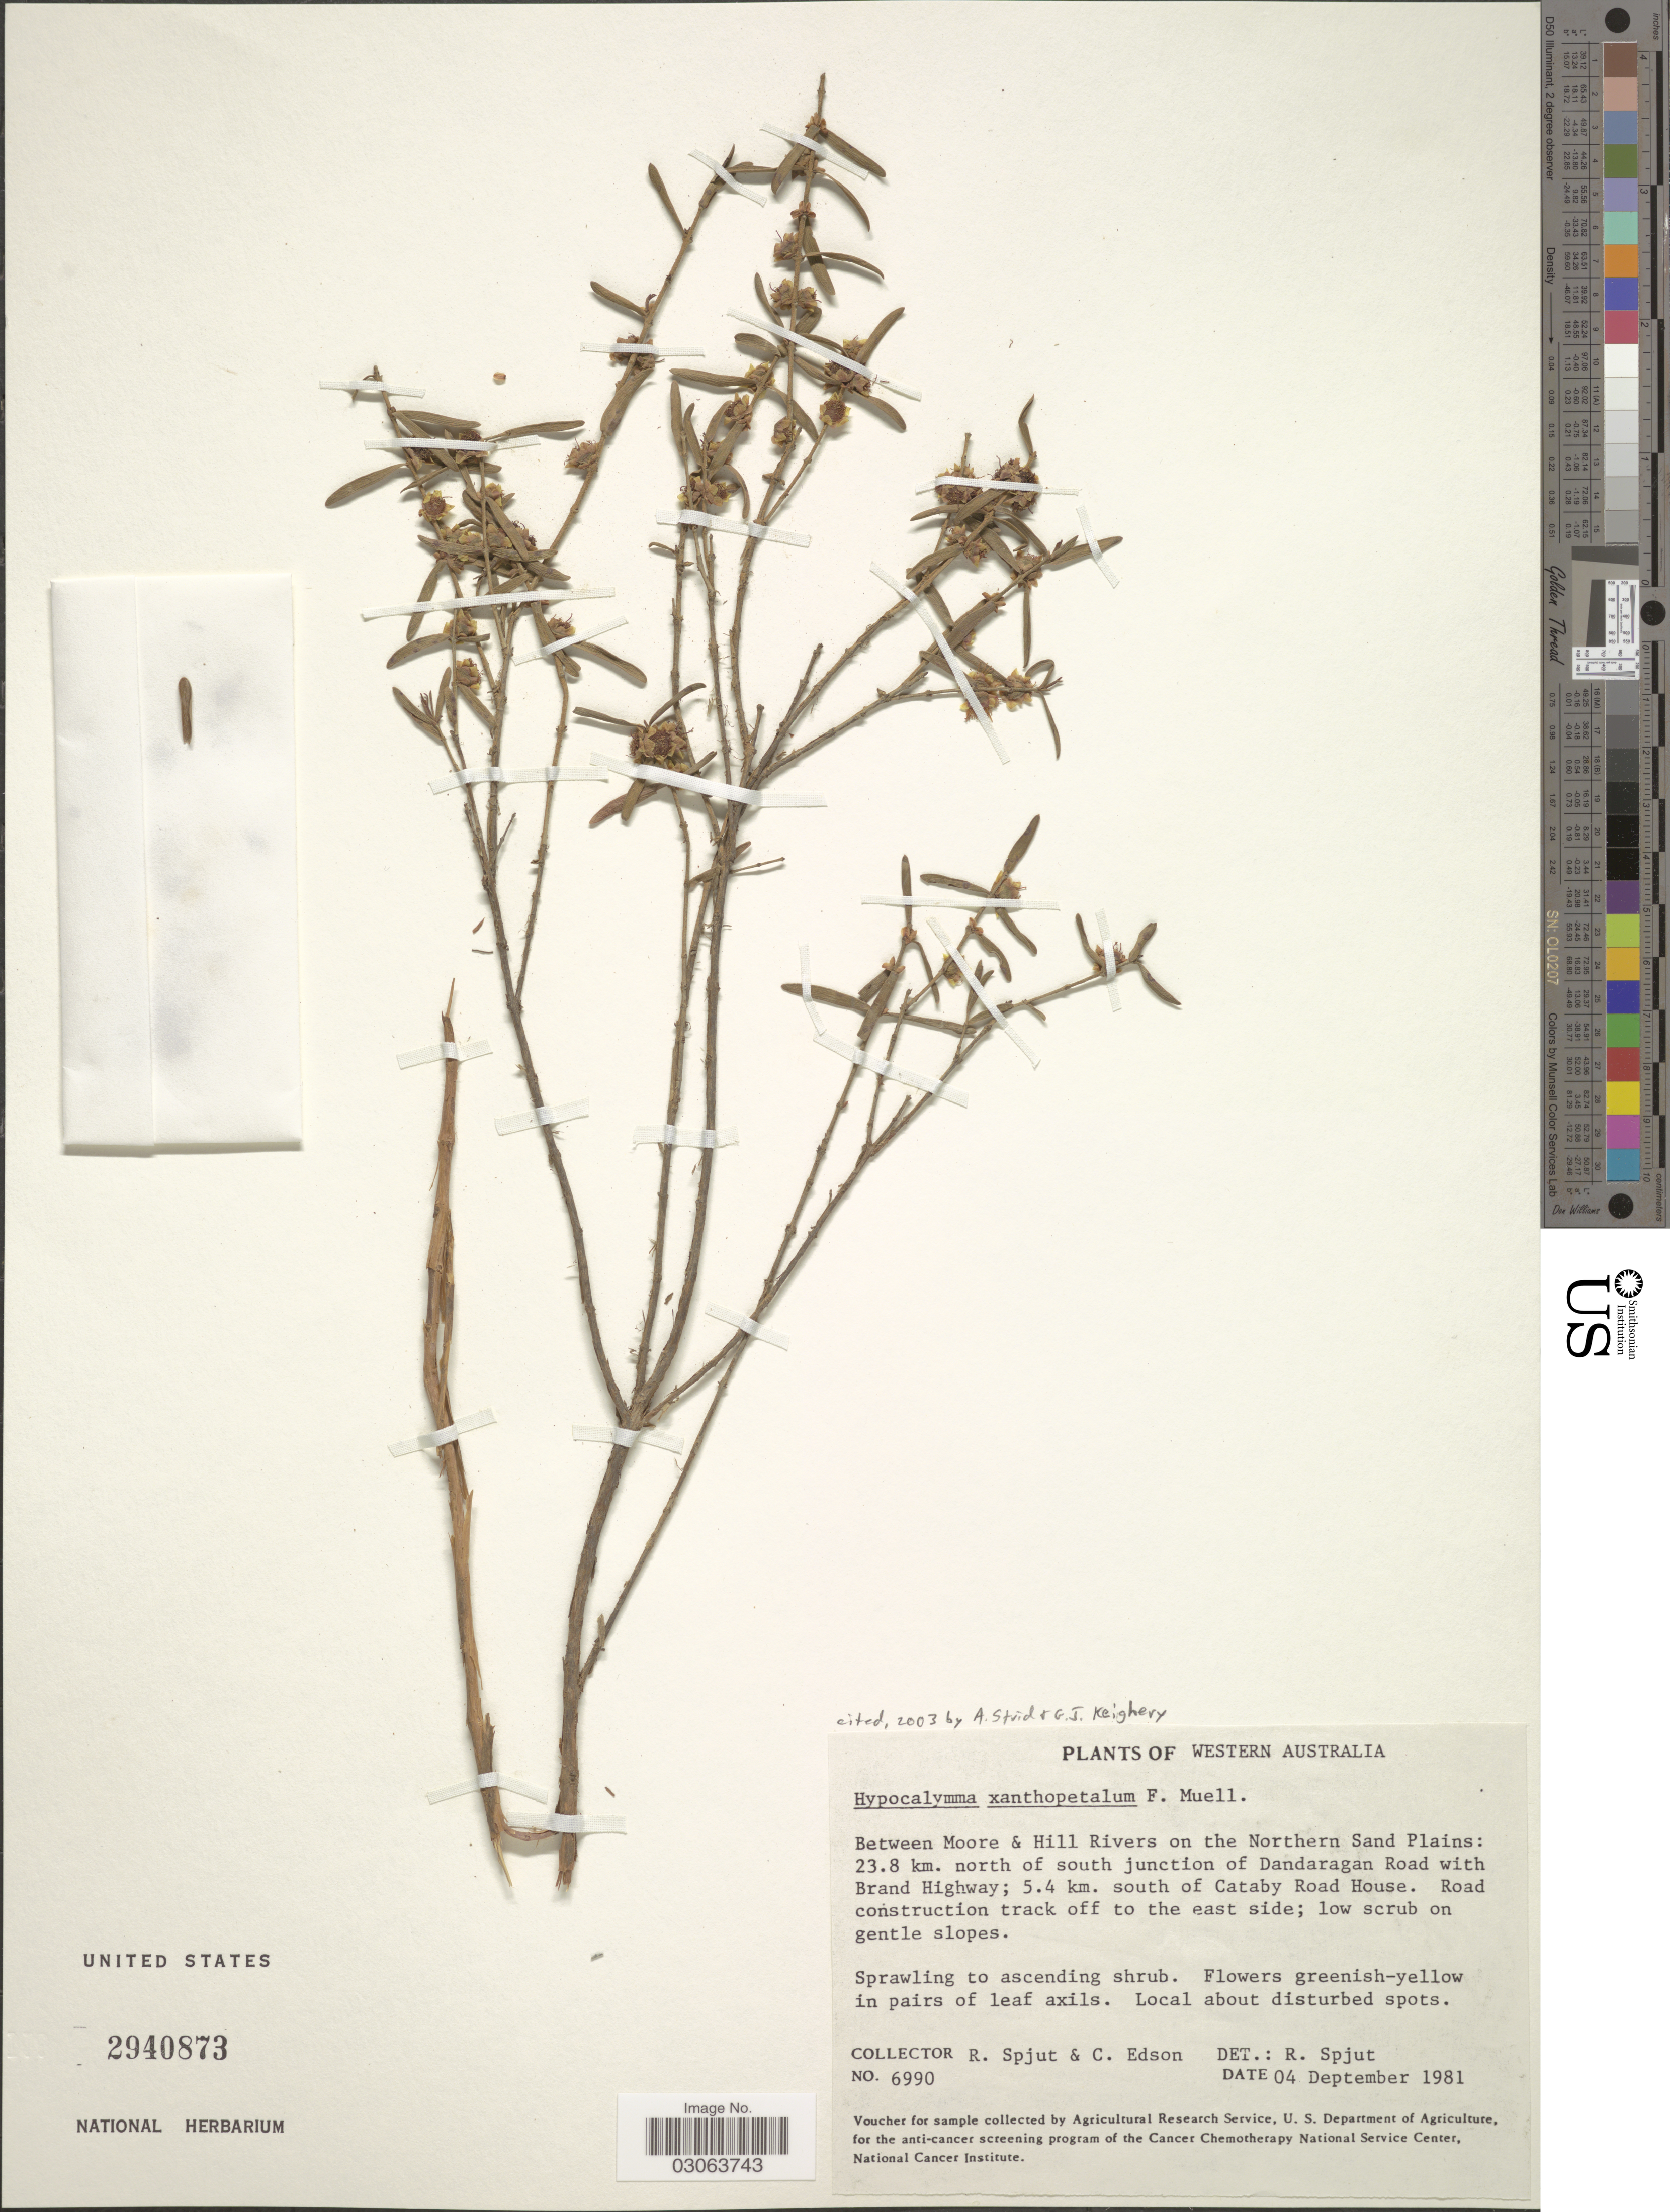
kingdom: Plantae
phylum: Tracheophyta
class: Magnoliopsida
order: Myrtales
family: Myrtaceae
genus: Hypocalymma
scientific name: Hypocalymma xanthopetalum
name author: F. Muell.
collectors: R. Spjut & C. Edson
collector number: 6990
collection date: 1981-09-04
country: Australia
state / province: Western Australia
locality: Between Moore & Hill Rivers on the Northern Sand Plains: 23.8 km. north of south junction of Dandaragan Road with Brand Highway; 5.4 km. south of Cataby Road House. Road construction track off to the east side.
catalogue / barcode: US 2940873